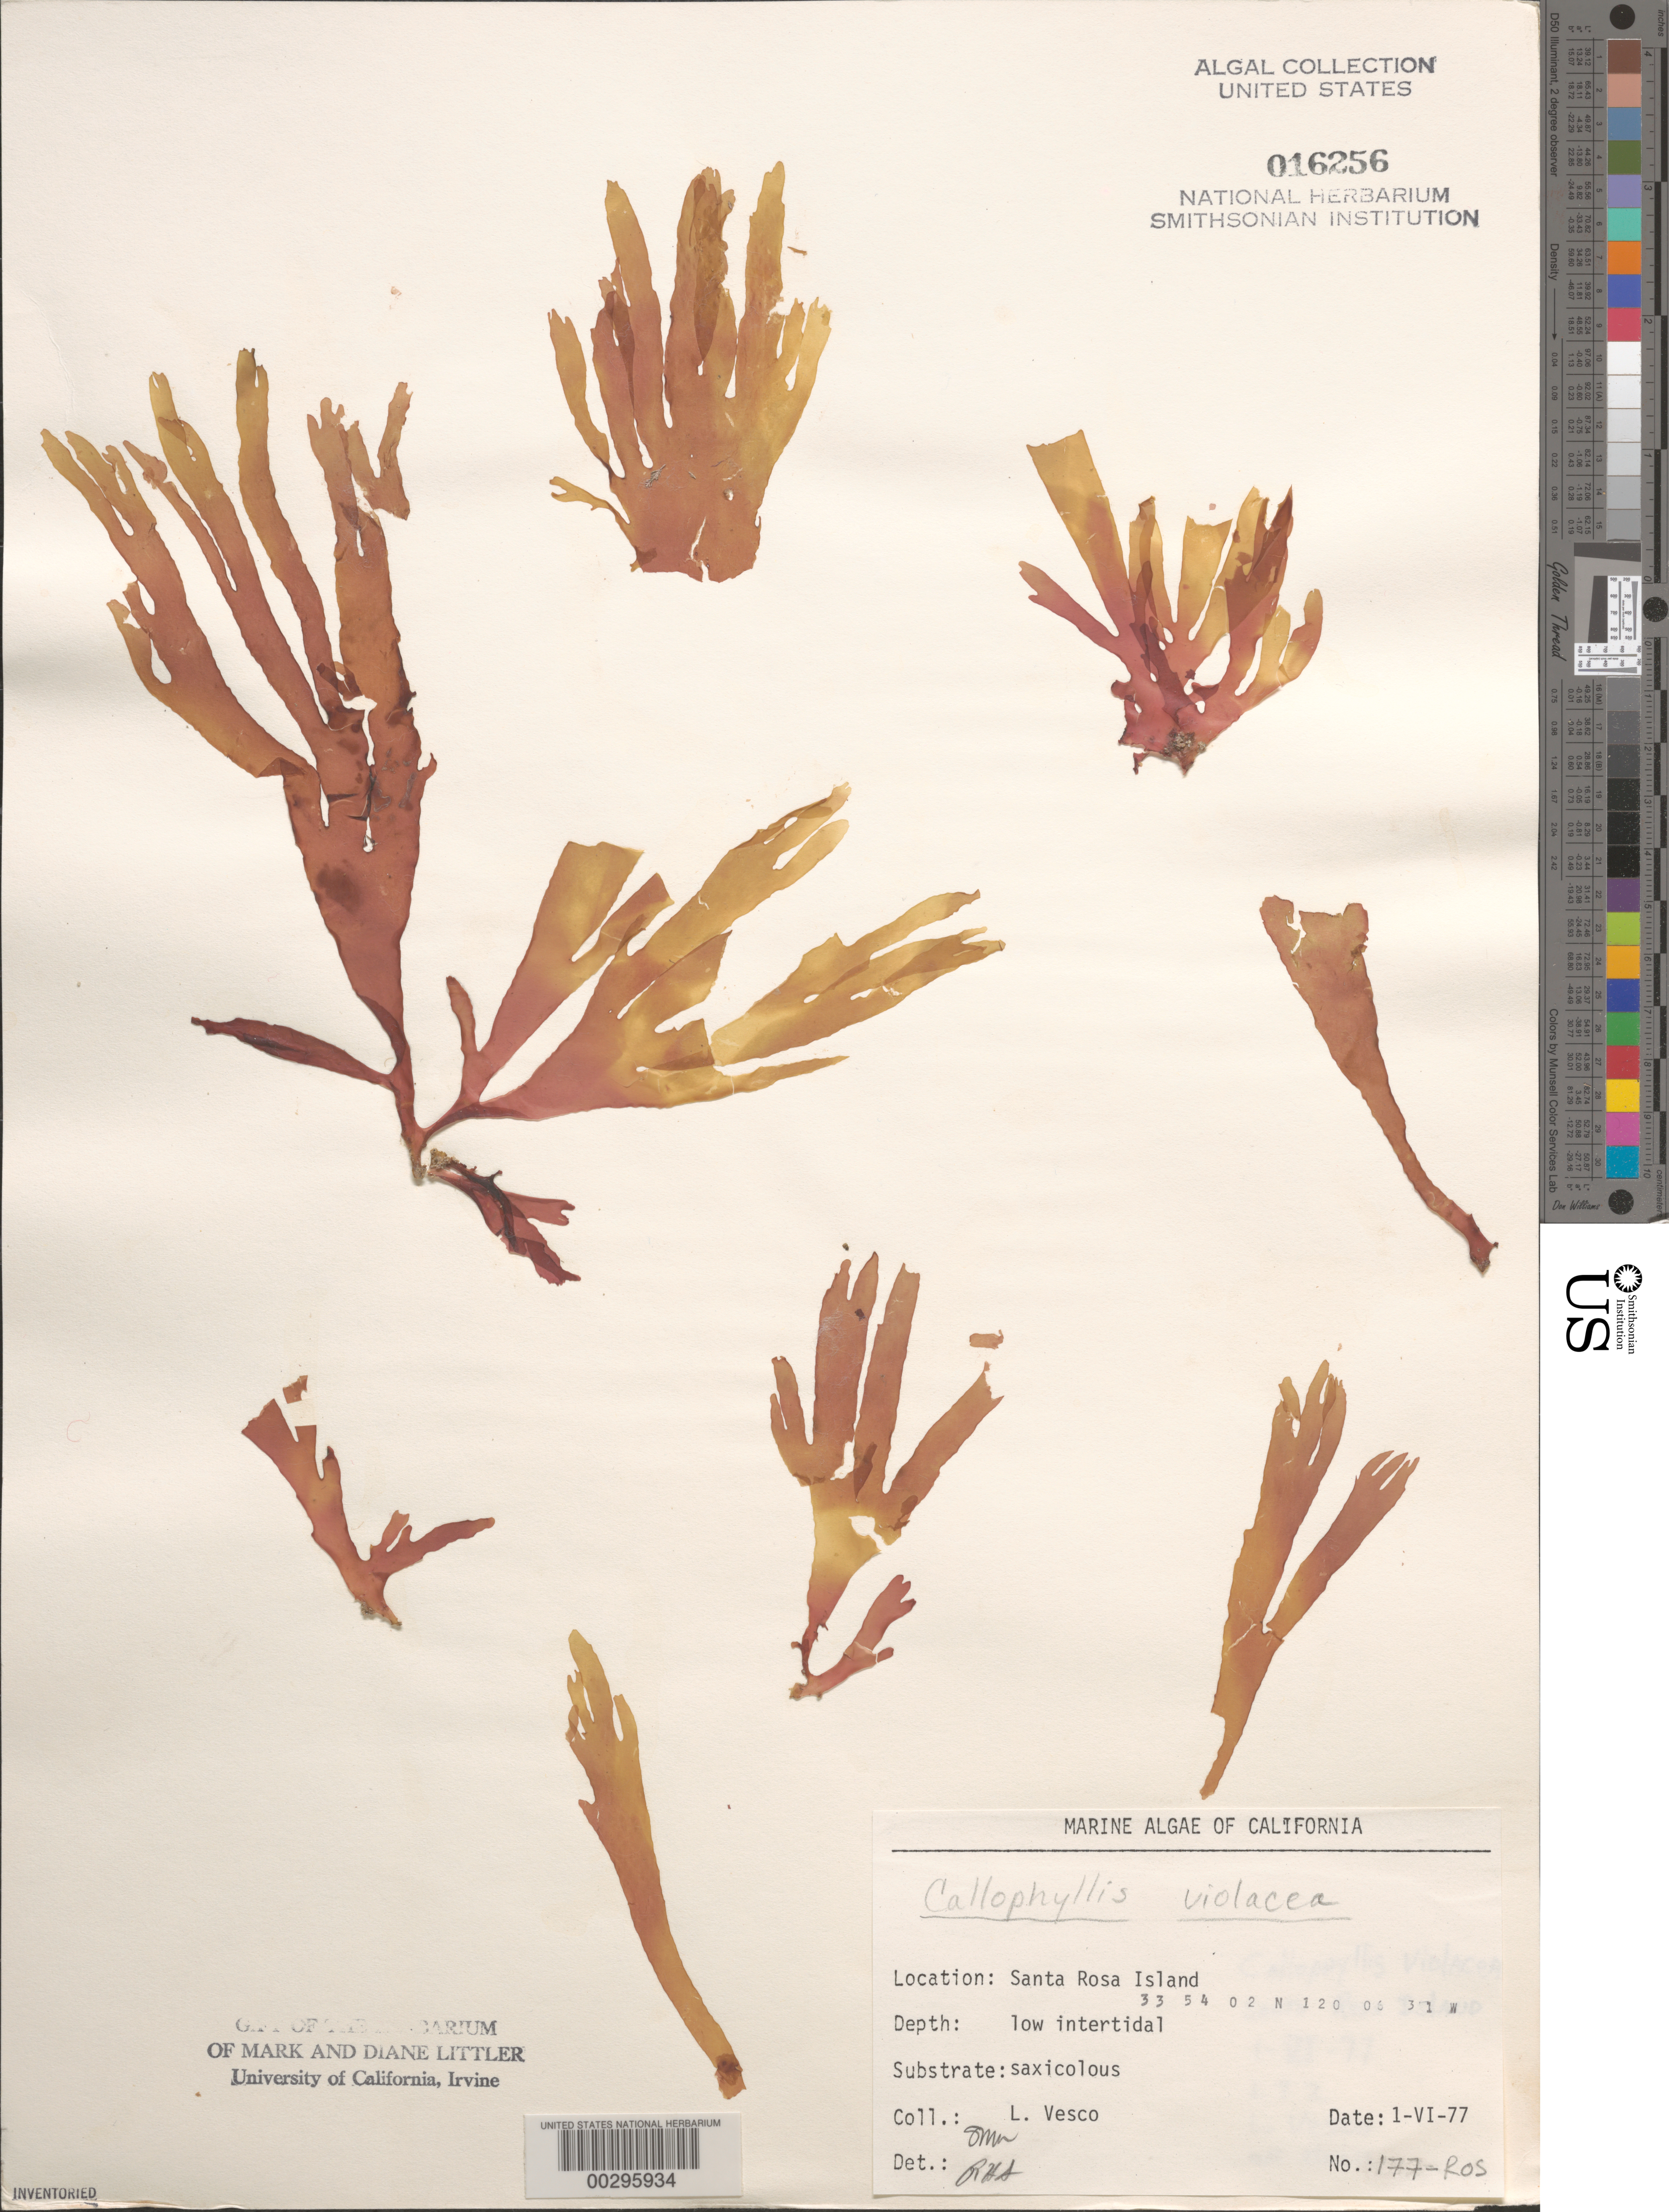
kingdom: Plantae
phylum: Rhodophyta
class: Florideophyceae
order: Gigartinales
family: Kallymeniaceae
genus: Callophyllis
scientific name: Callophyllis violacea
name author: J. Agardh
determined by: Sims, Robert H.; Murray, S. N.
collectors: L. Vesco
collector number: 177-ROS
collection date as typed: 01 Jun 1977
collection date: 1977-06-01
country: United States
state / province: California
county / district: Santa Barbara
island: Santa Rosa Island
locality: Johnson's Lee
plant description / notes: BLM-SOCALBIGHT Rocky Intertidal Survey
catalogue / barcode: US 16256